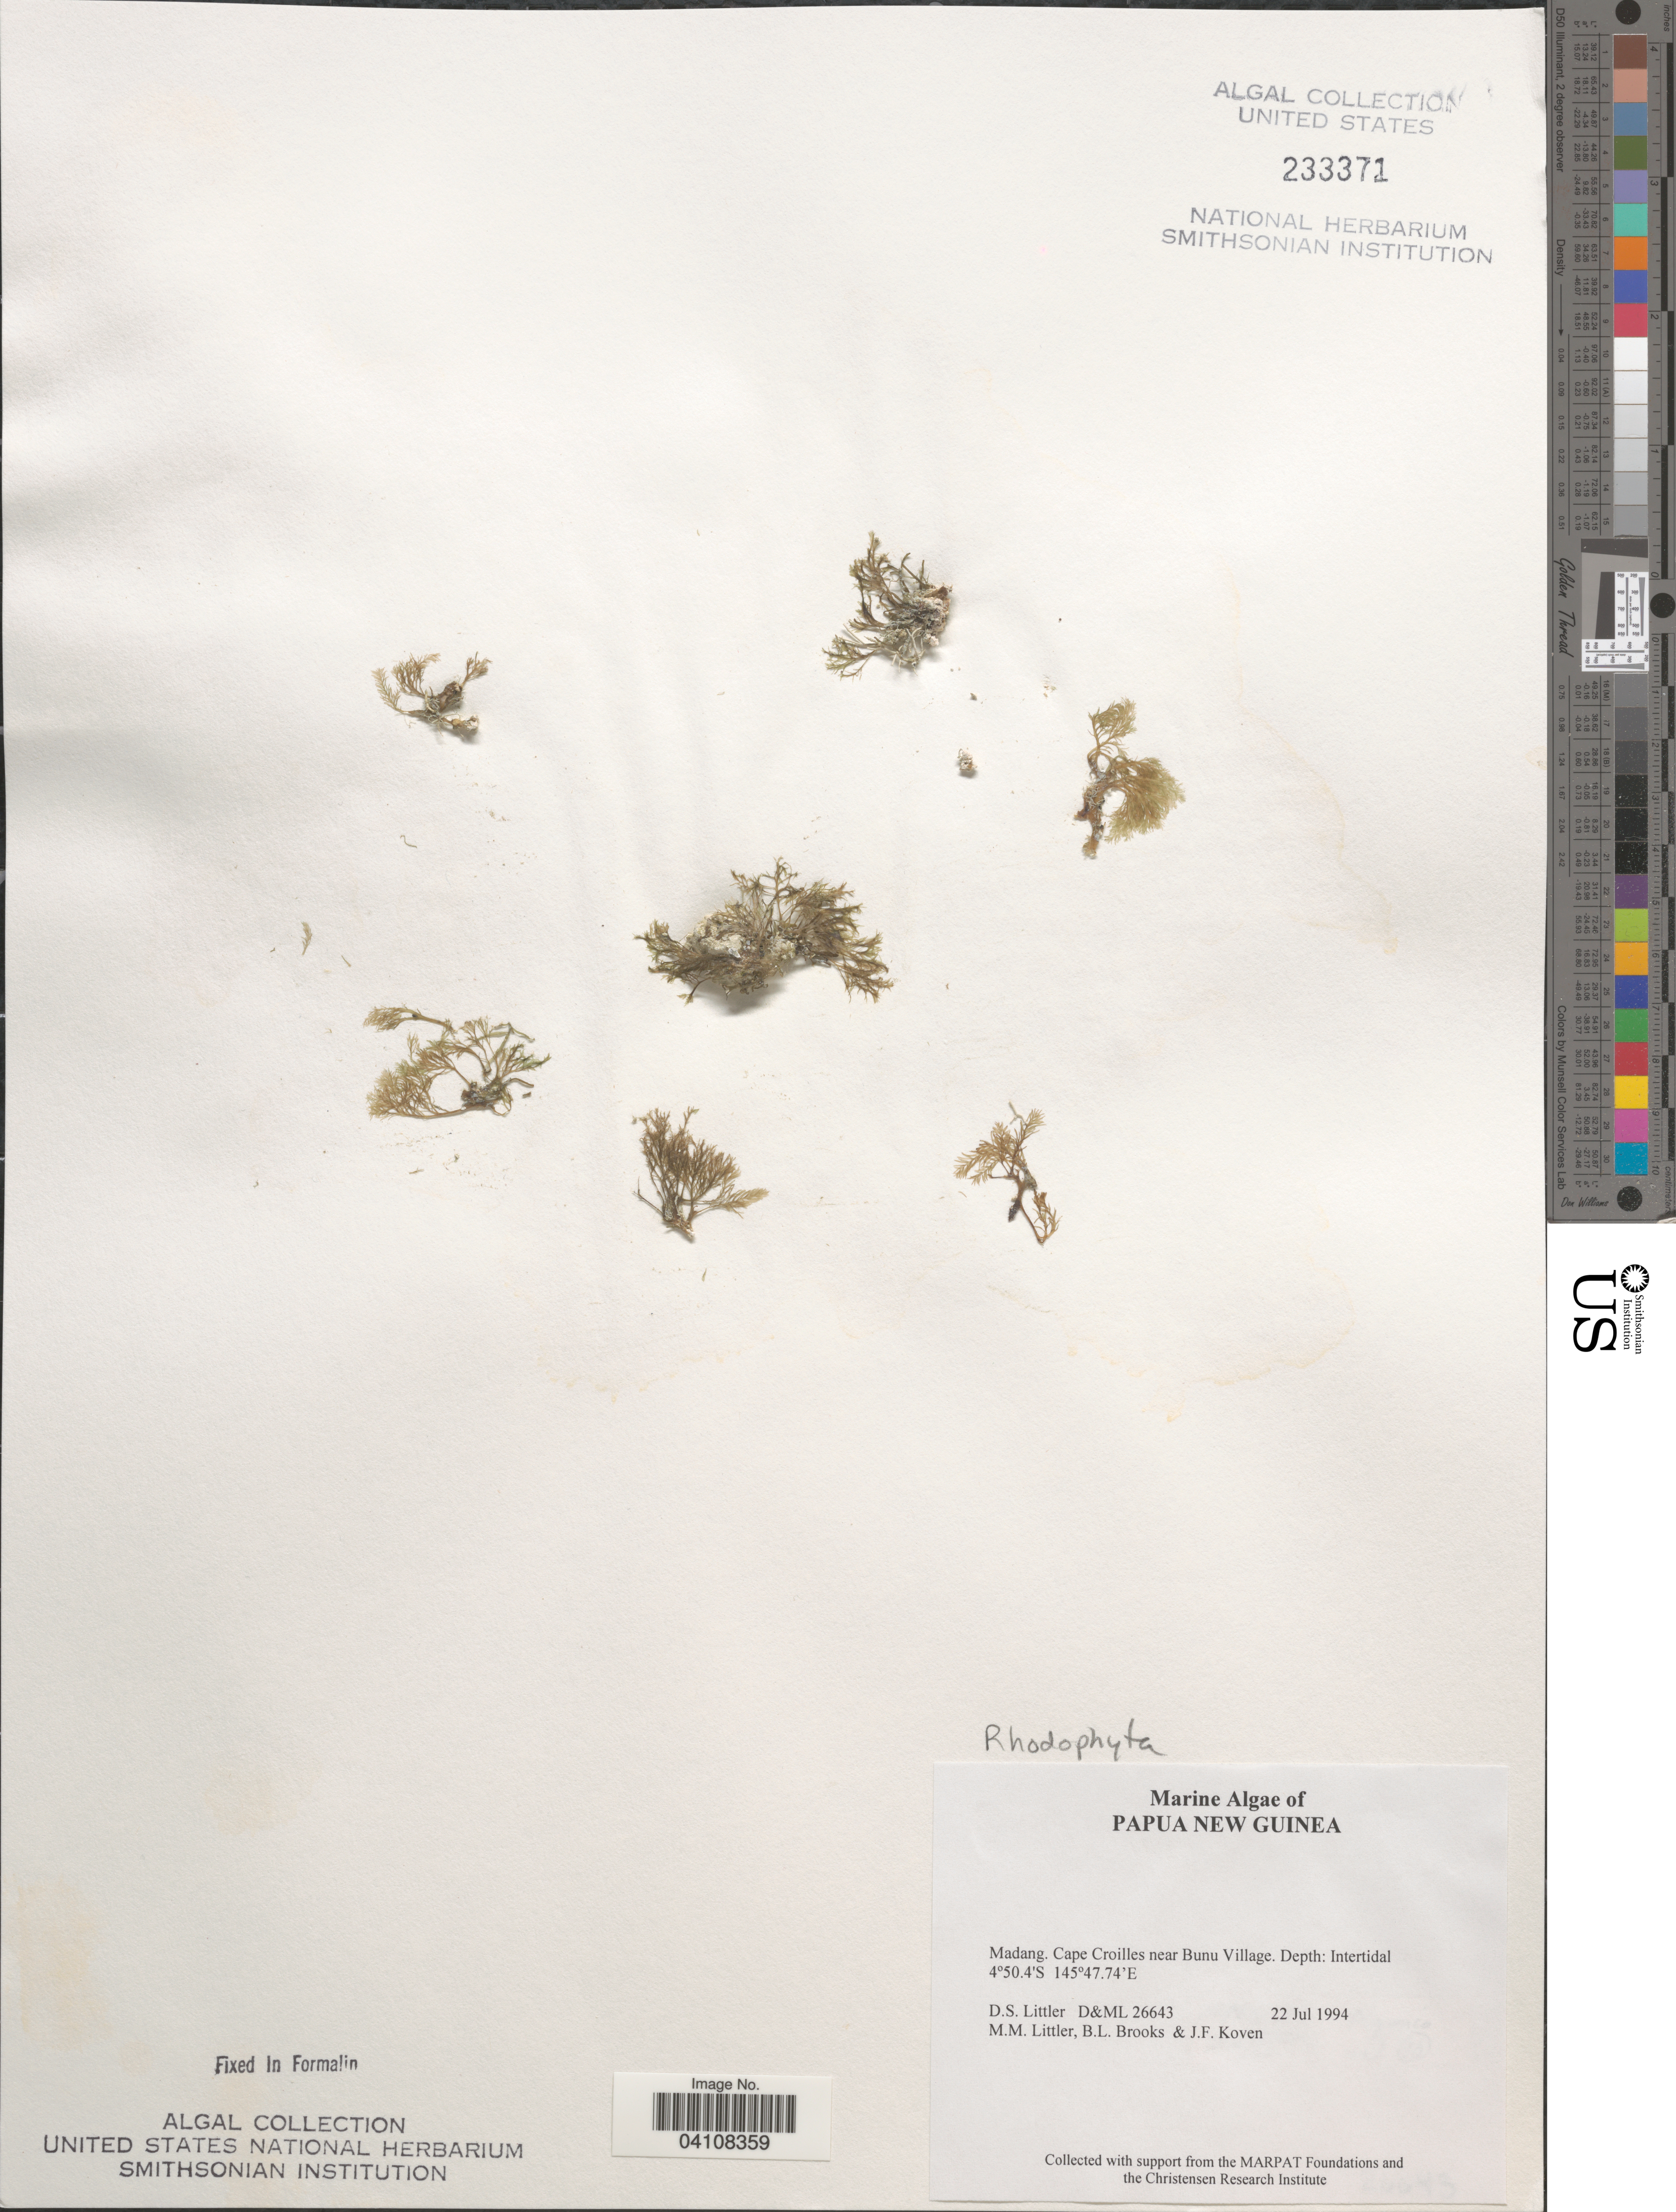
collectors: D. S. Littler, B. Brooks & J. Koven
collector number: D&ML26643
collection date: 1994-07-22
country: Papua New Guinea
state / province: Madang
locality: Cape Croilles near Bunu Village.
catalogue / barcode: US 233371